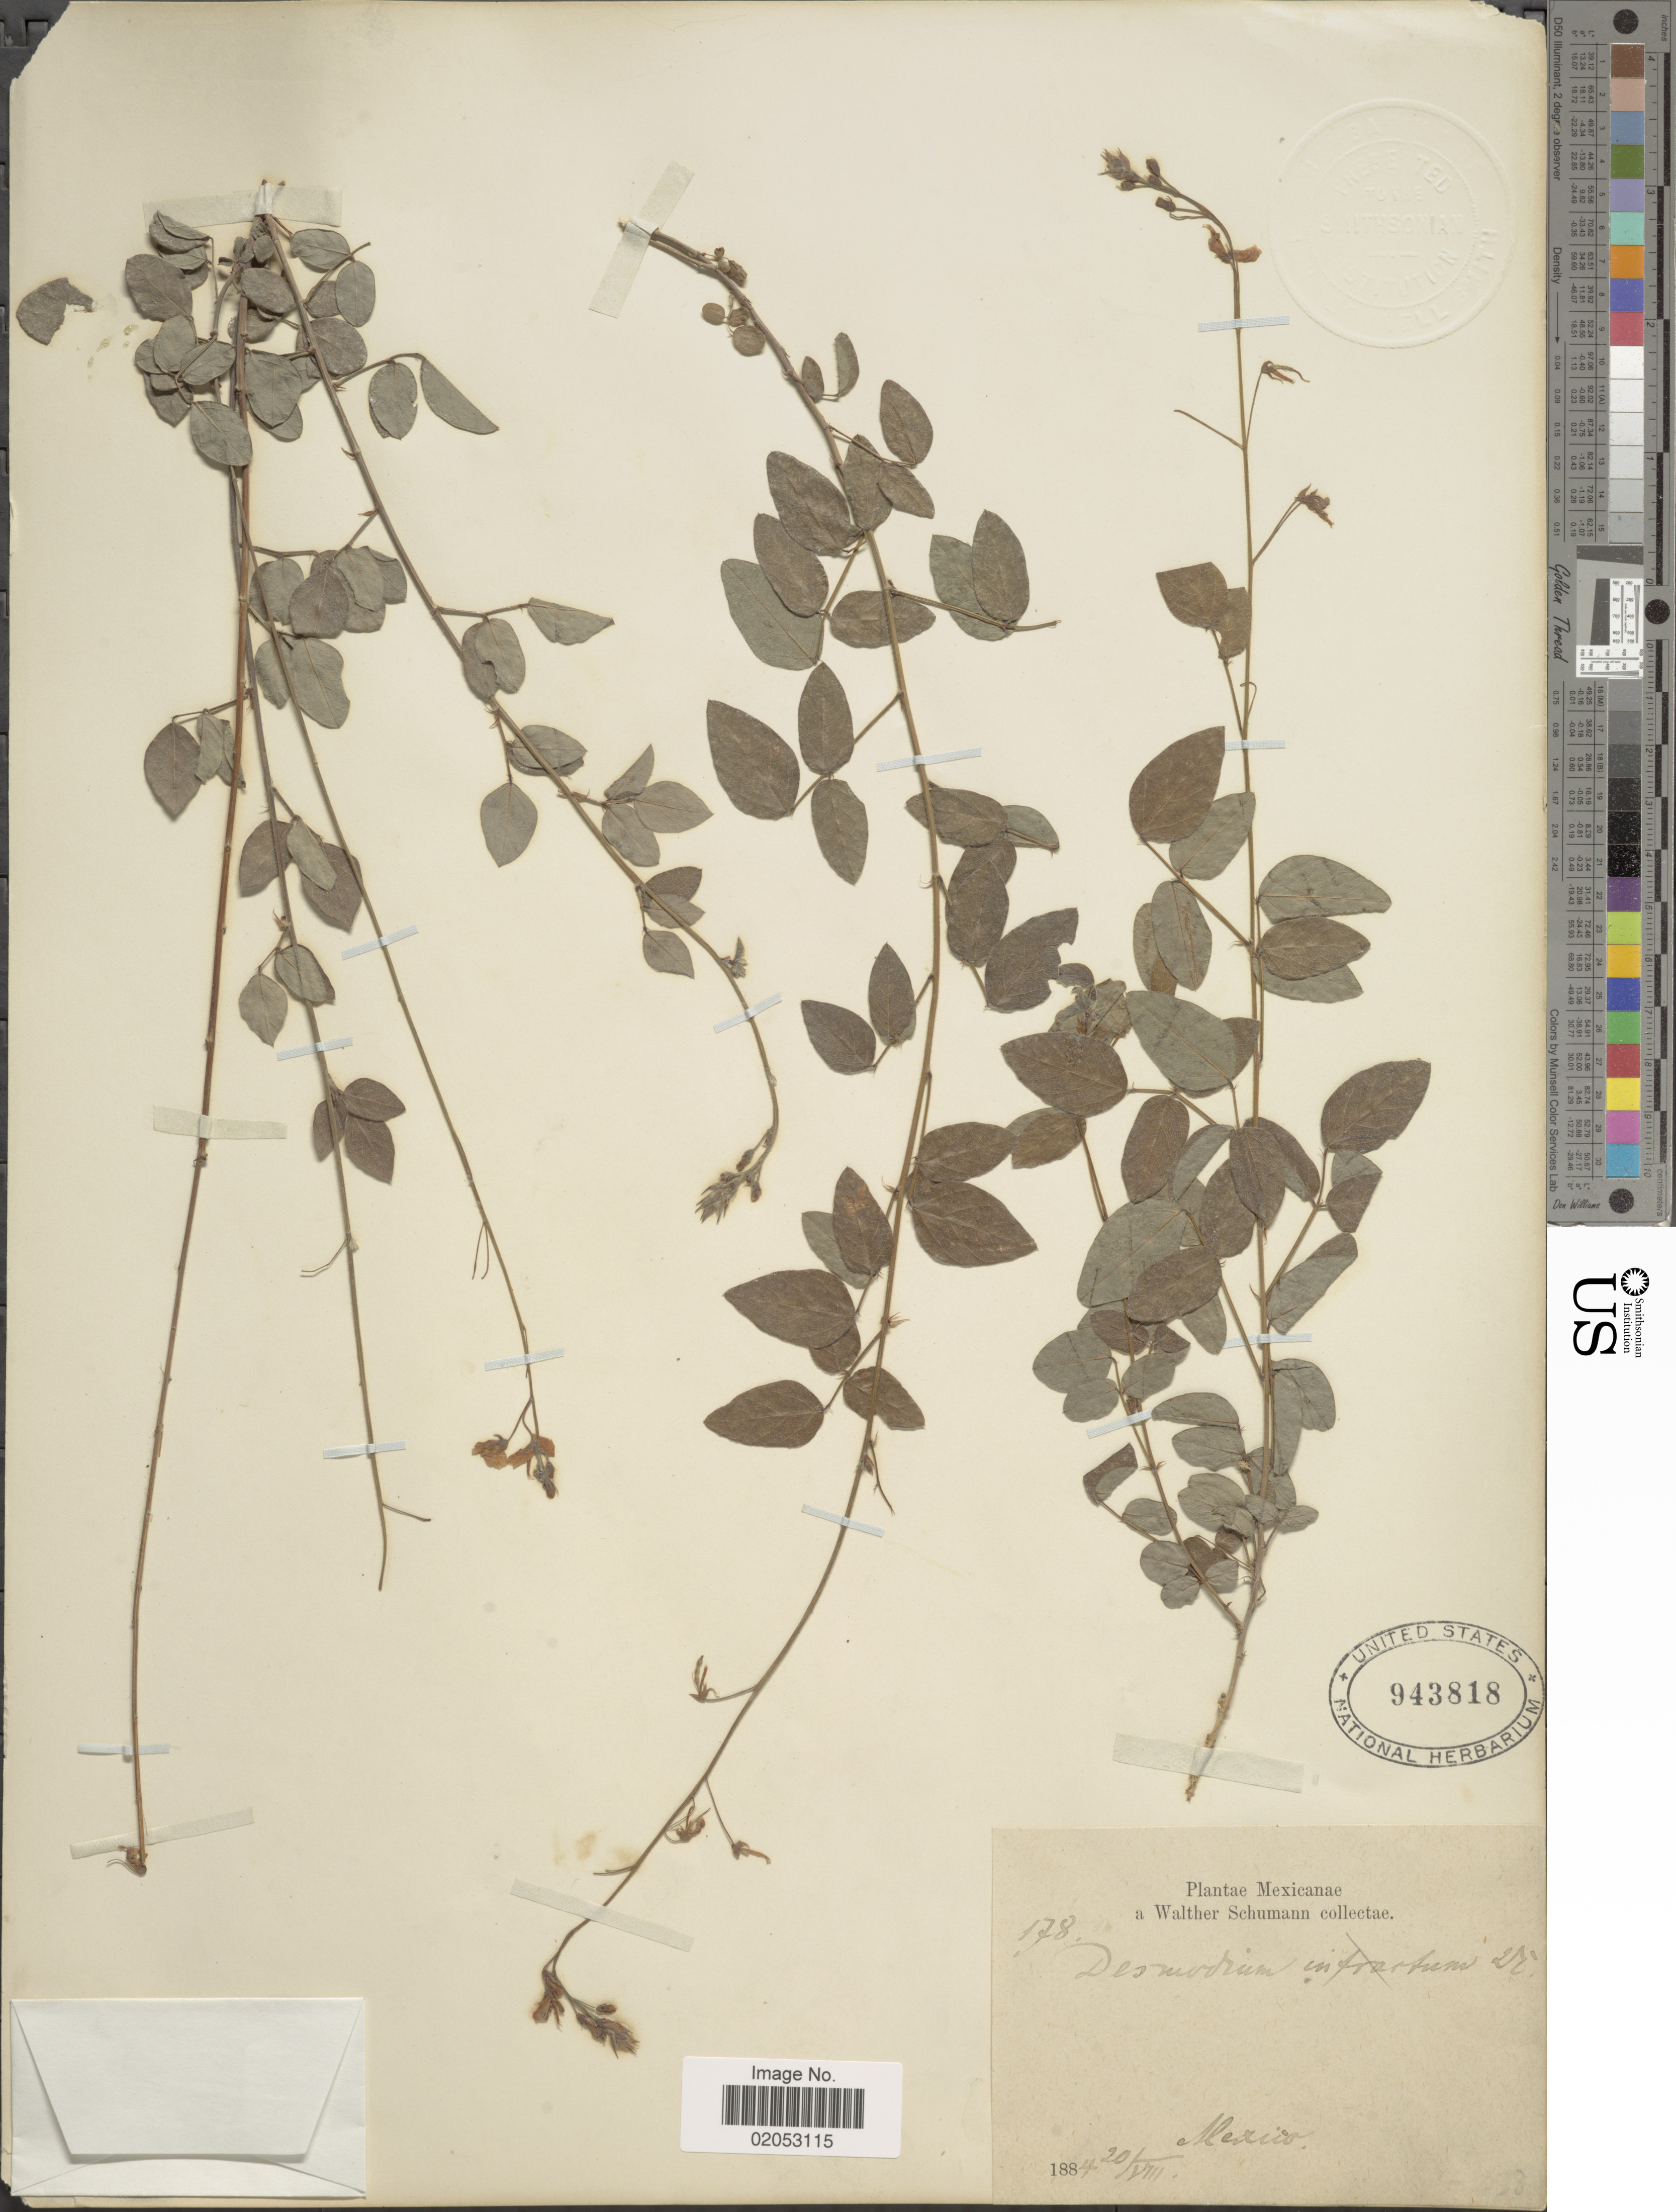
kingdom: Plantae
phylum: Tracheophyta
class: Magnoliopsida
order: Fabales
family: Fabaceae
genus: Desmodium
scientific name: Desmodium sp.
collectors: W. Schumann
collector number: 178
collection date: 1884-08-20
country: Mexico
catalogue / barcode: US 943818